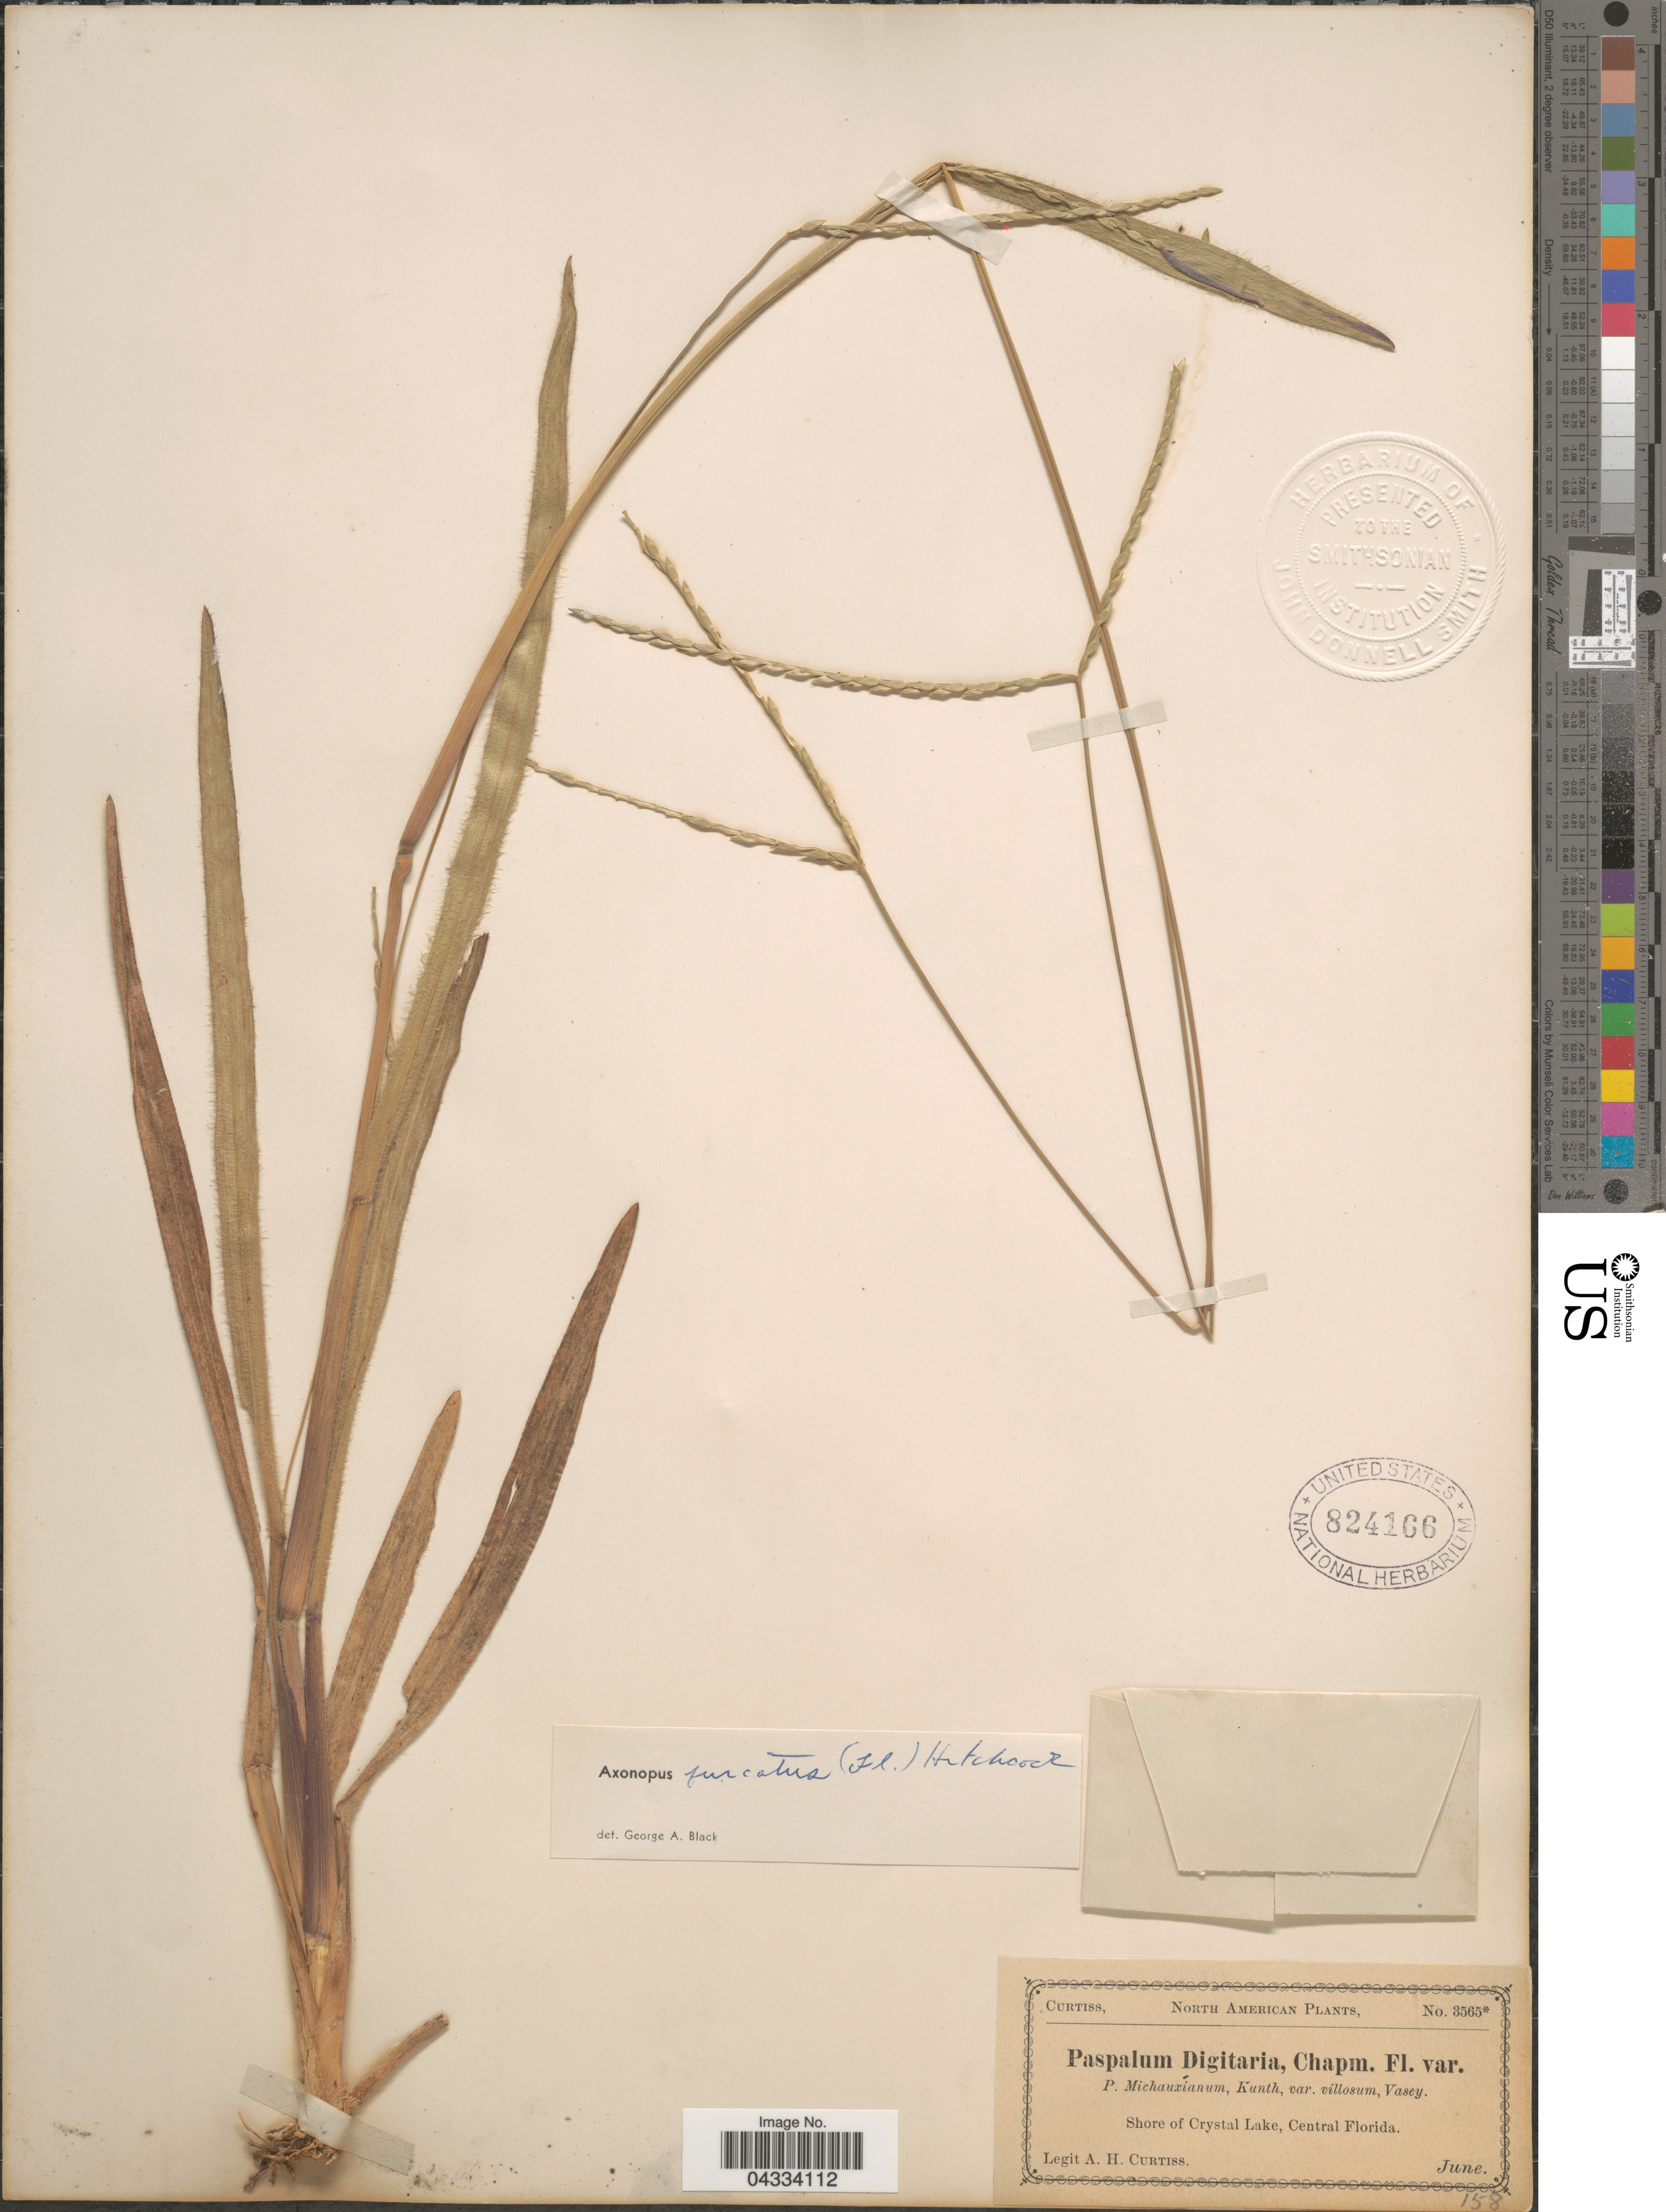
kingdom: Plantae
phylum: Tracheophyta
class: Liliopsida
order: Poales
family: Poaceae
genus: Axonopus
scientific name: Axonopus furcatus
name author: (Flüggé) Hitchc.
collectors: A. H. Curtiss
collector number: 3565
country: United States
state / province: Florida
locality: Shore of Crystal Lake, Central Florida.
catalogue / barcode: US 824166